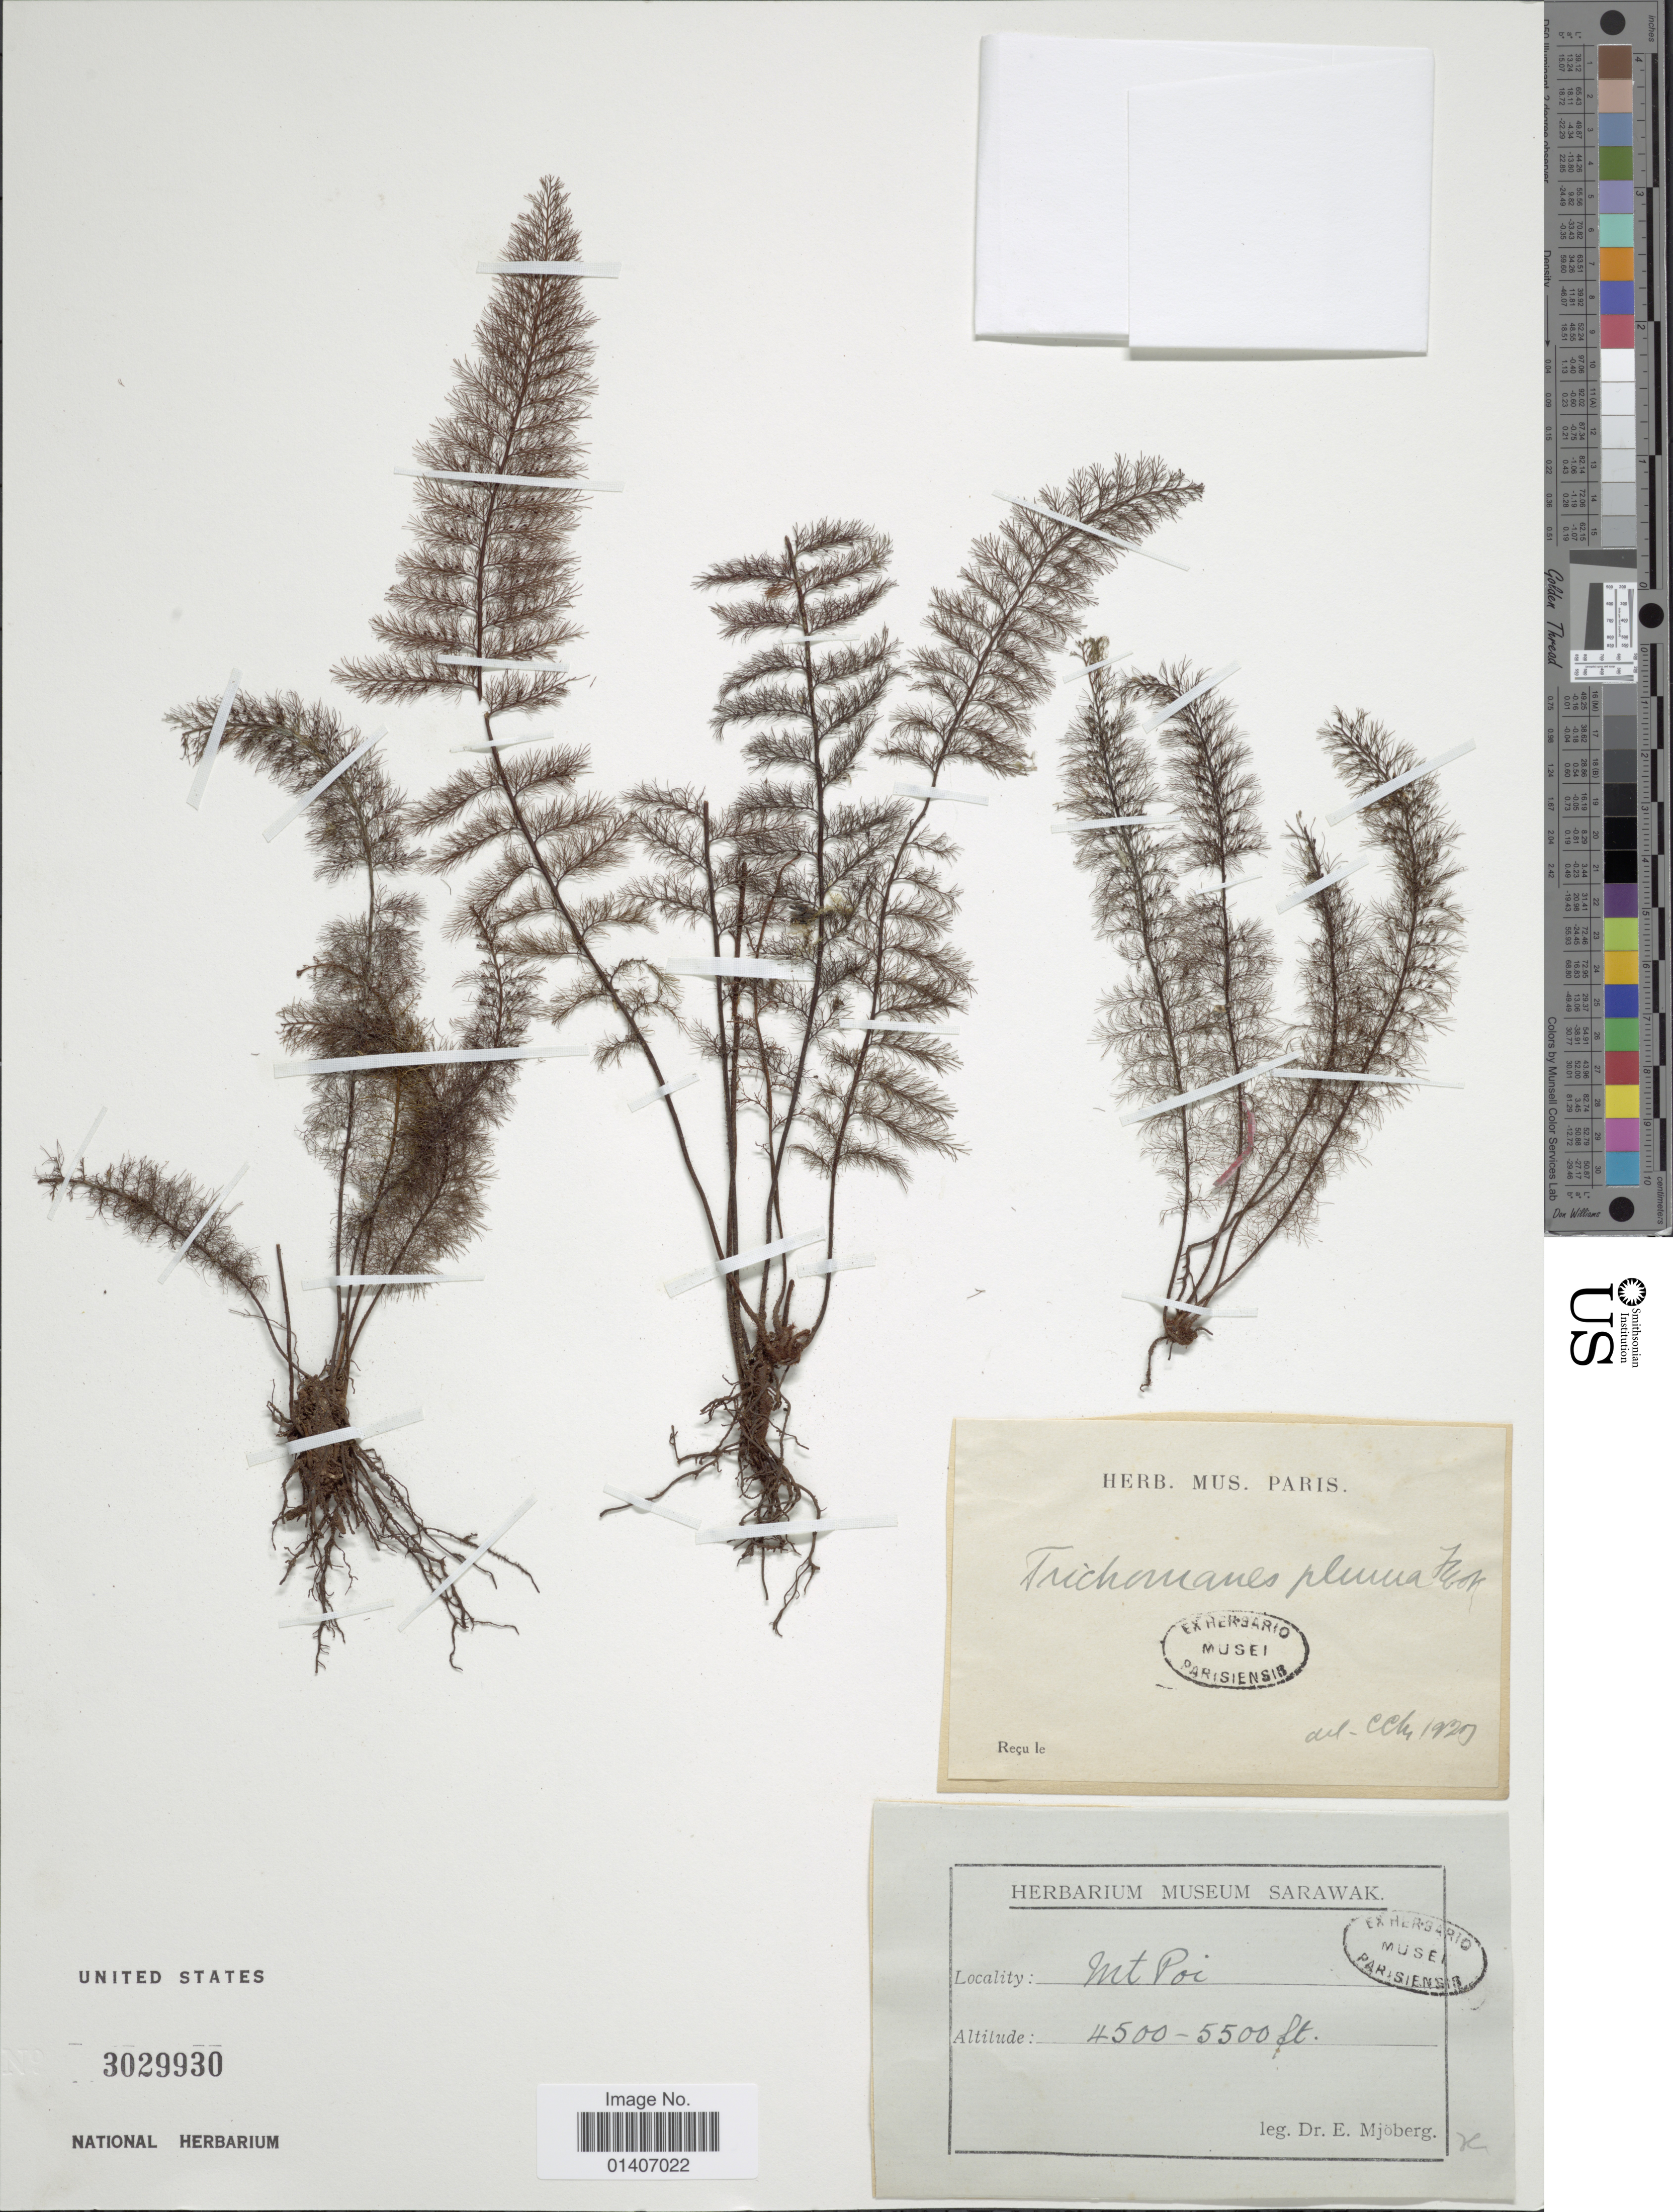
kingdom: Plantae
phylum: Tracheophyta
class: Polypodiopsida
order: Hymenophyllales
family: Hymenophyllaceae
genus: Abrodictyum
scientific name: Abrodictyum pluma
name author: (Hook.) Ebihara & K. Iwats.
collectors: E. Mjoberg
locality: Mt. Poi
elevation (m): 1372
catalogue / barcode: US 3029930